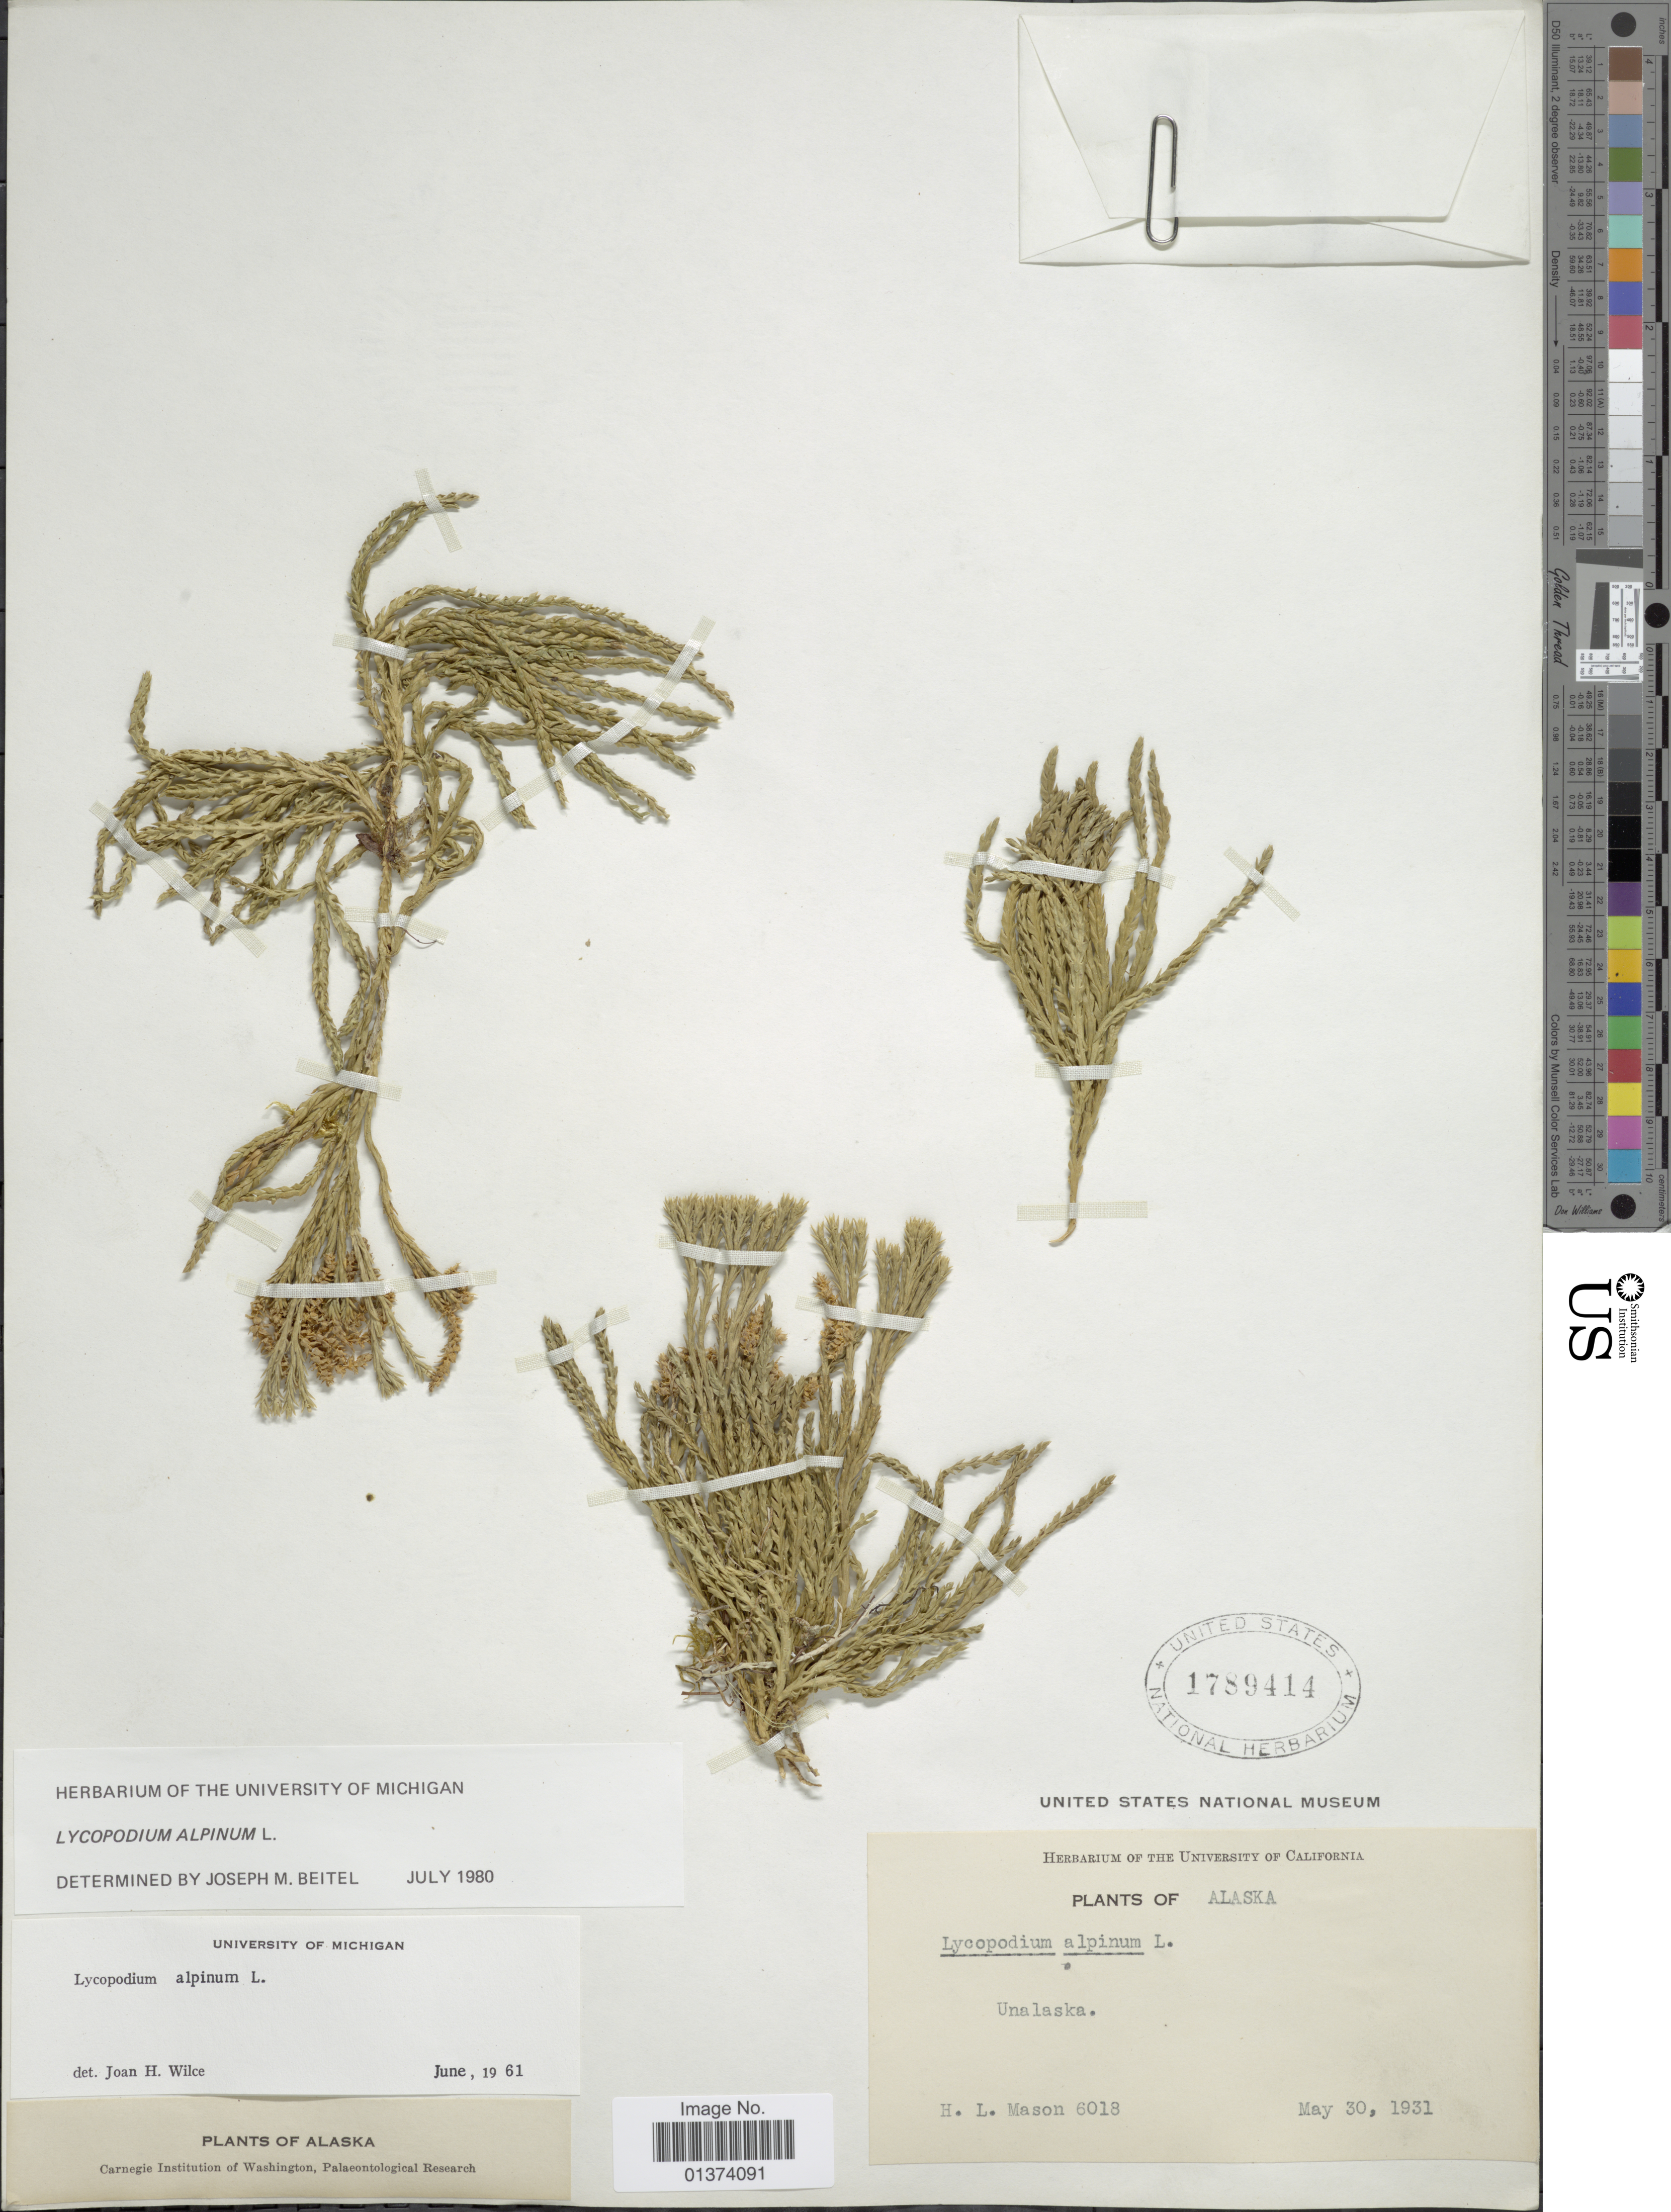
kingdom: Plantae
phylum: Tracheophyta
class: Lycopodiopsida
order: Lycopodiales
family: Lycopodiaceae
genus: Diphasiastrum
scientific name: Diphasiastrum alpinum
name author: (L.) Holub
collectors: H. L. Mason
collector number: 6018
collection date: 1931-05-30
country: United States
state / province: Alaska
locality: Unalaska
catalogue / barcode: US 1789414